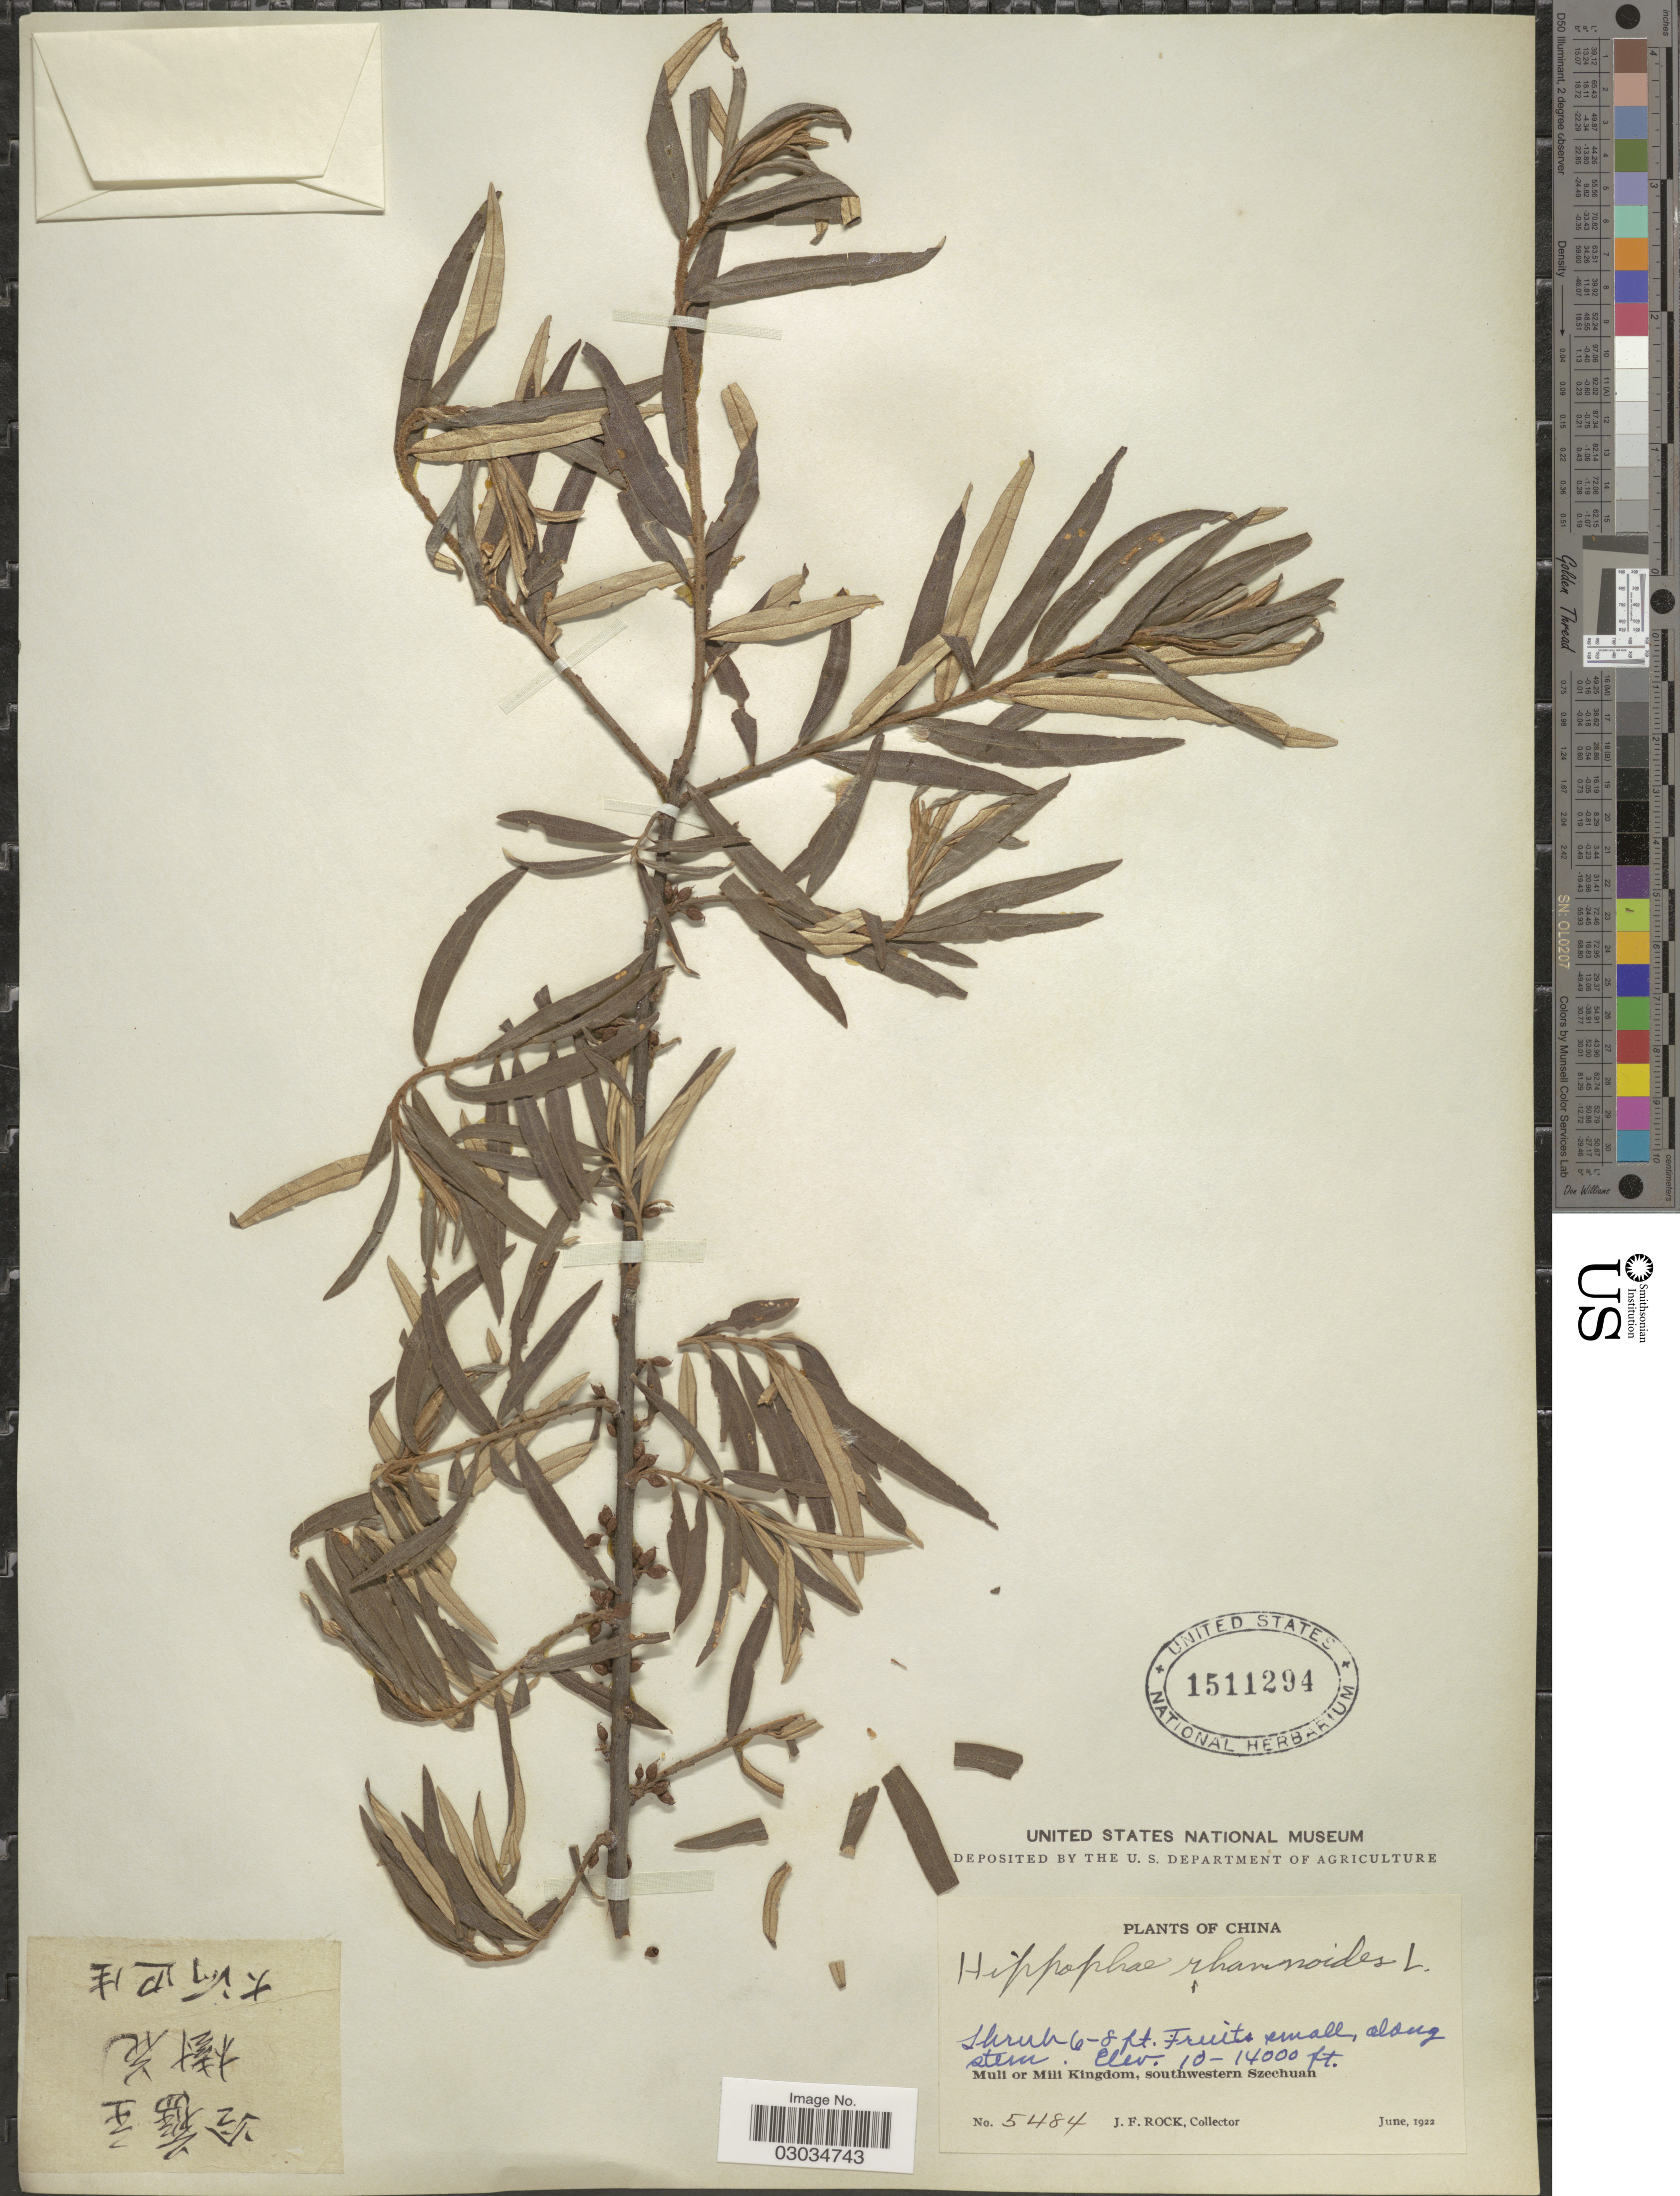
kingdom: Plantae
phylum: Tracheophyta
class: Magnoliopsida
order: Rosales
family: Elaeagnaceae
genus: Hippophae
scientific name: Hippophae rhamnoides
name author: L.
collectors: J. Rock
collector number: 5484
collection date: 1922-06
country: China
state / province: Sichuan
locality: Muli or Mill Kingdom, southwestern Szechuan.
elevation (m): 3048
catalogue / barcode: US 1511294